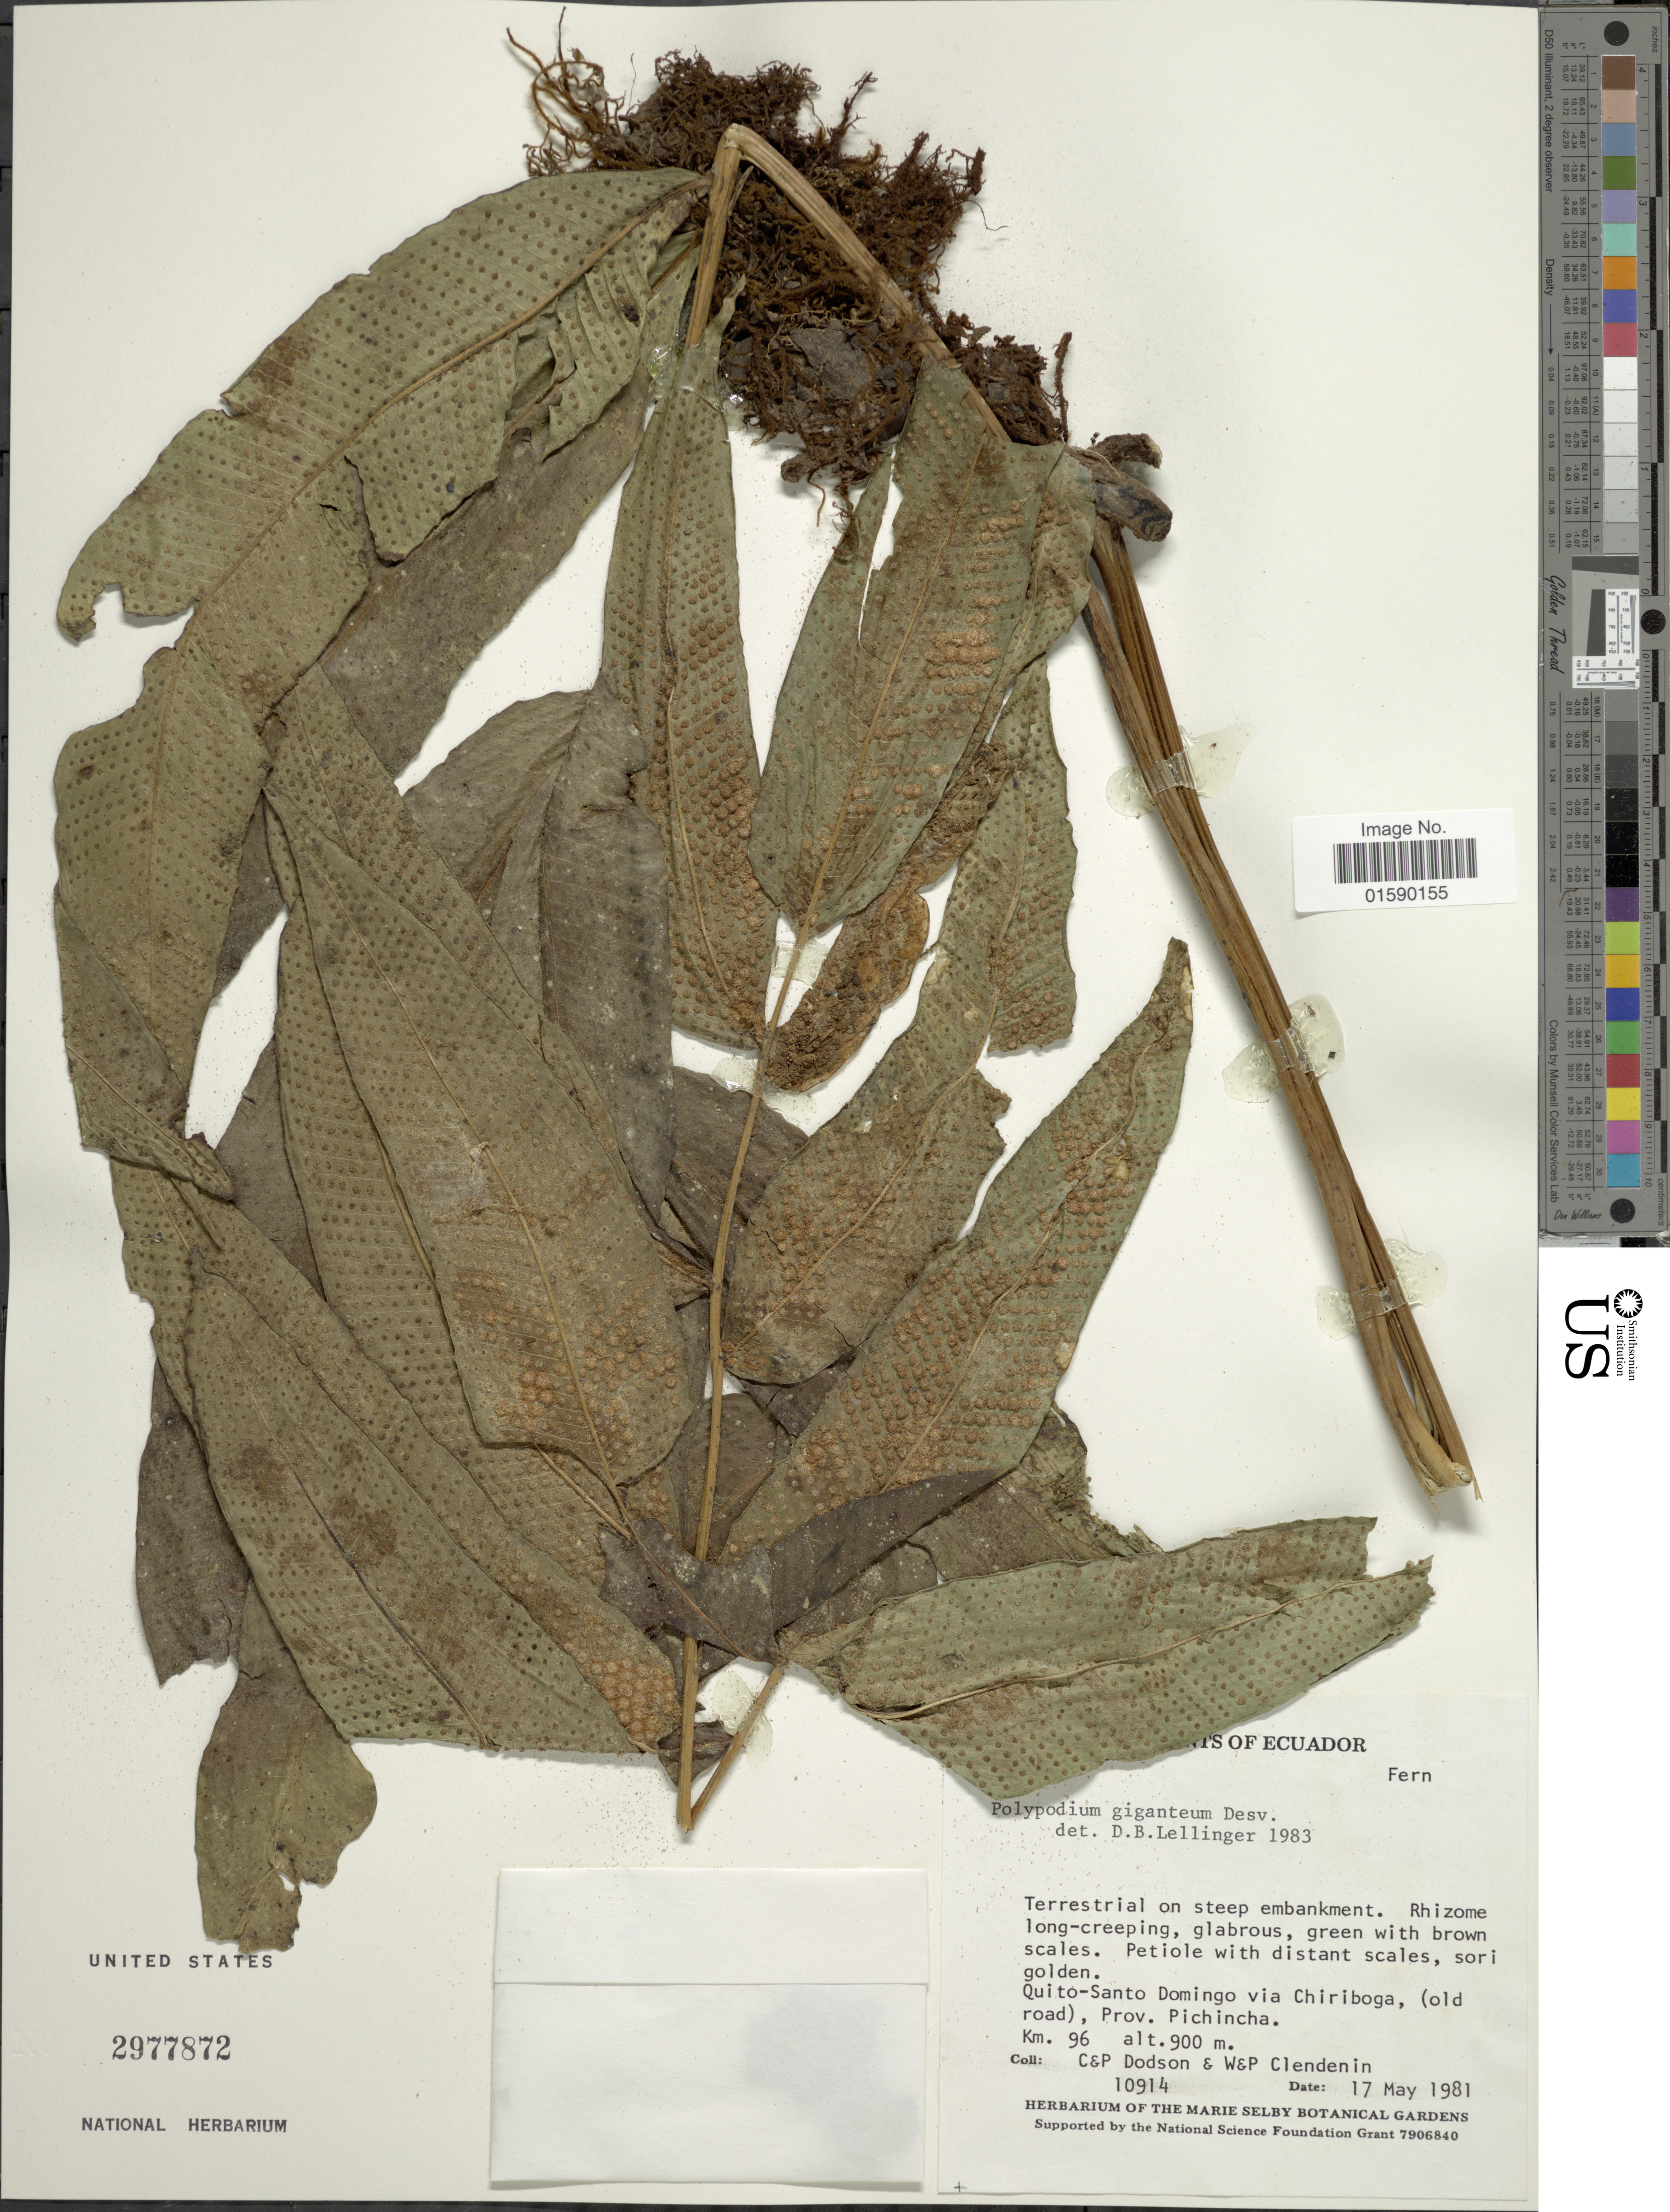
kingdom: Plantae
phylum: Tracheophyta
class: Polypodiopsida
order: Polypodiales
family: Polypodiaceae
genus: Aglaomorpha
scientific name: Aglaomorpha heraclea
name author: (Kunze) Copel.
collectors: C. Dodson, P. M. Dodson, W. Clendenin & P. Clendenin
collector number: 10914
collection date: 1981-05-17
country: Ecuador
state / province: Pichincha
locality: Ecuador, Quito-Santo Domingo via Chiriboga, (old road), Prov. Pichincha.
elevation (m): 900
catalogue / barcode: US 2977872